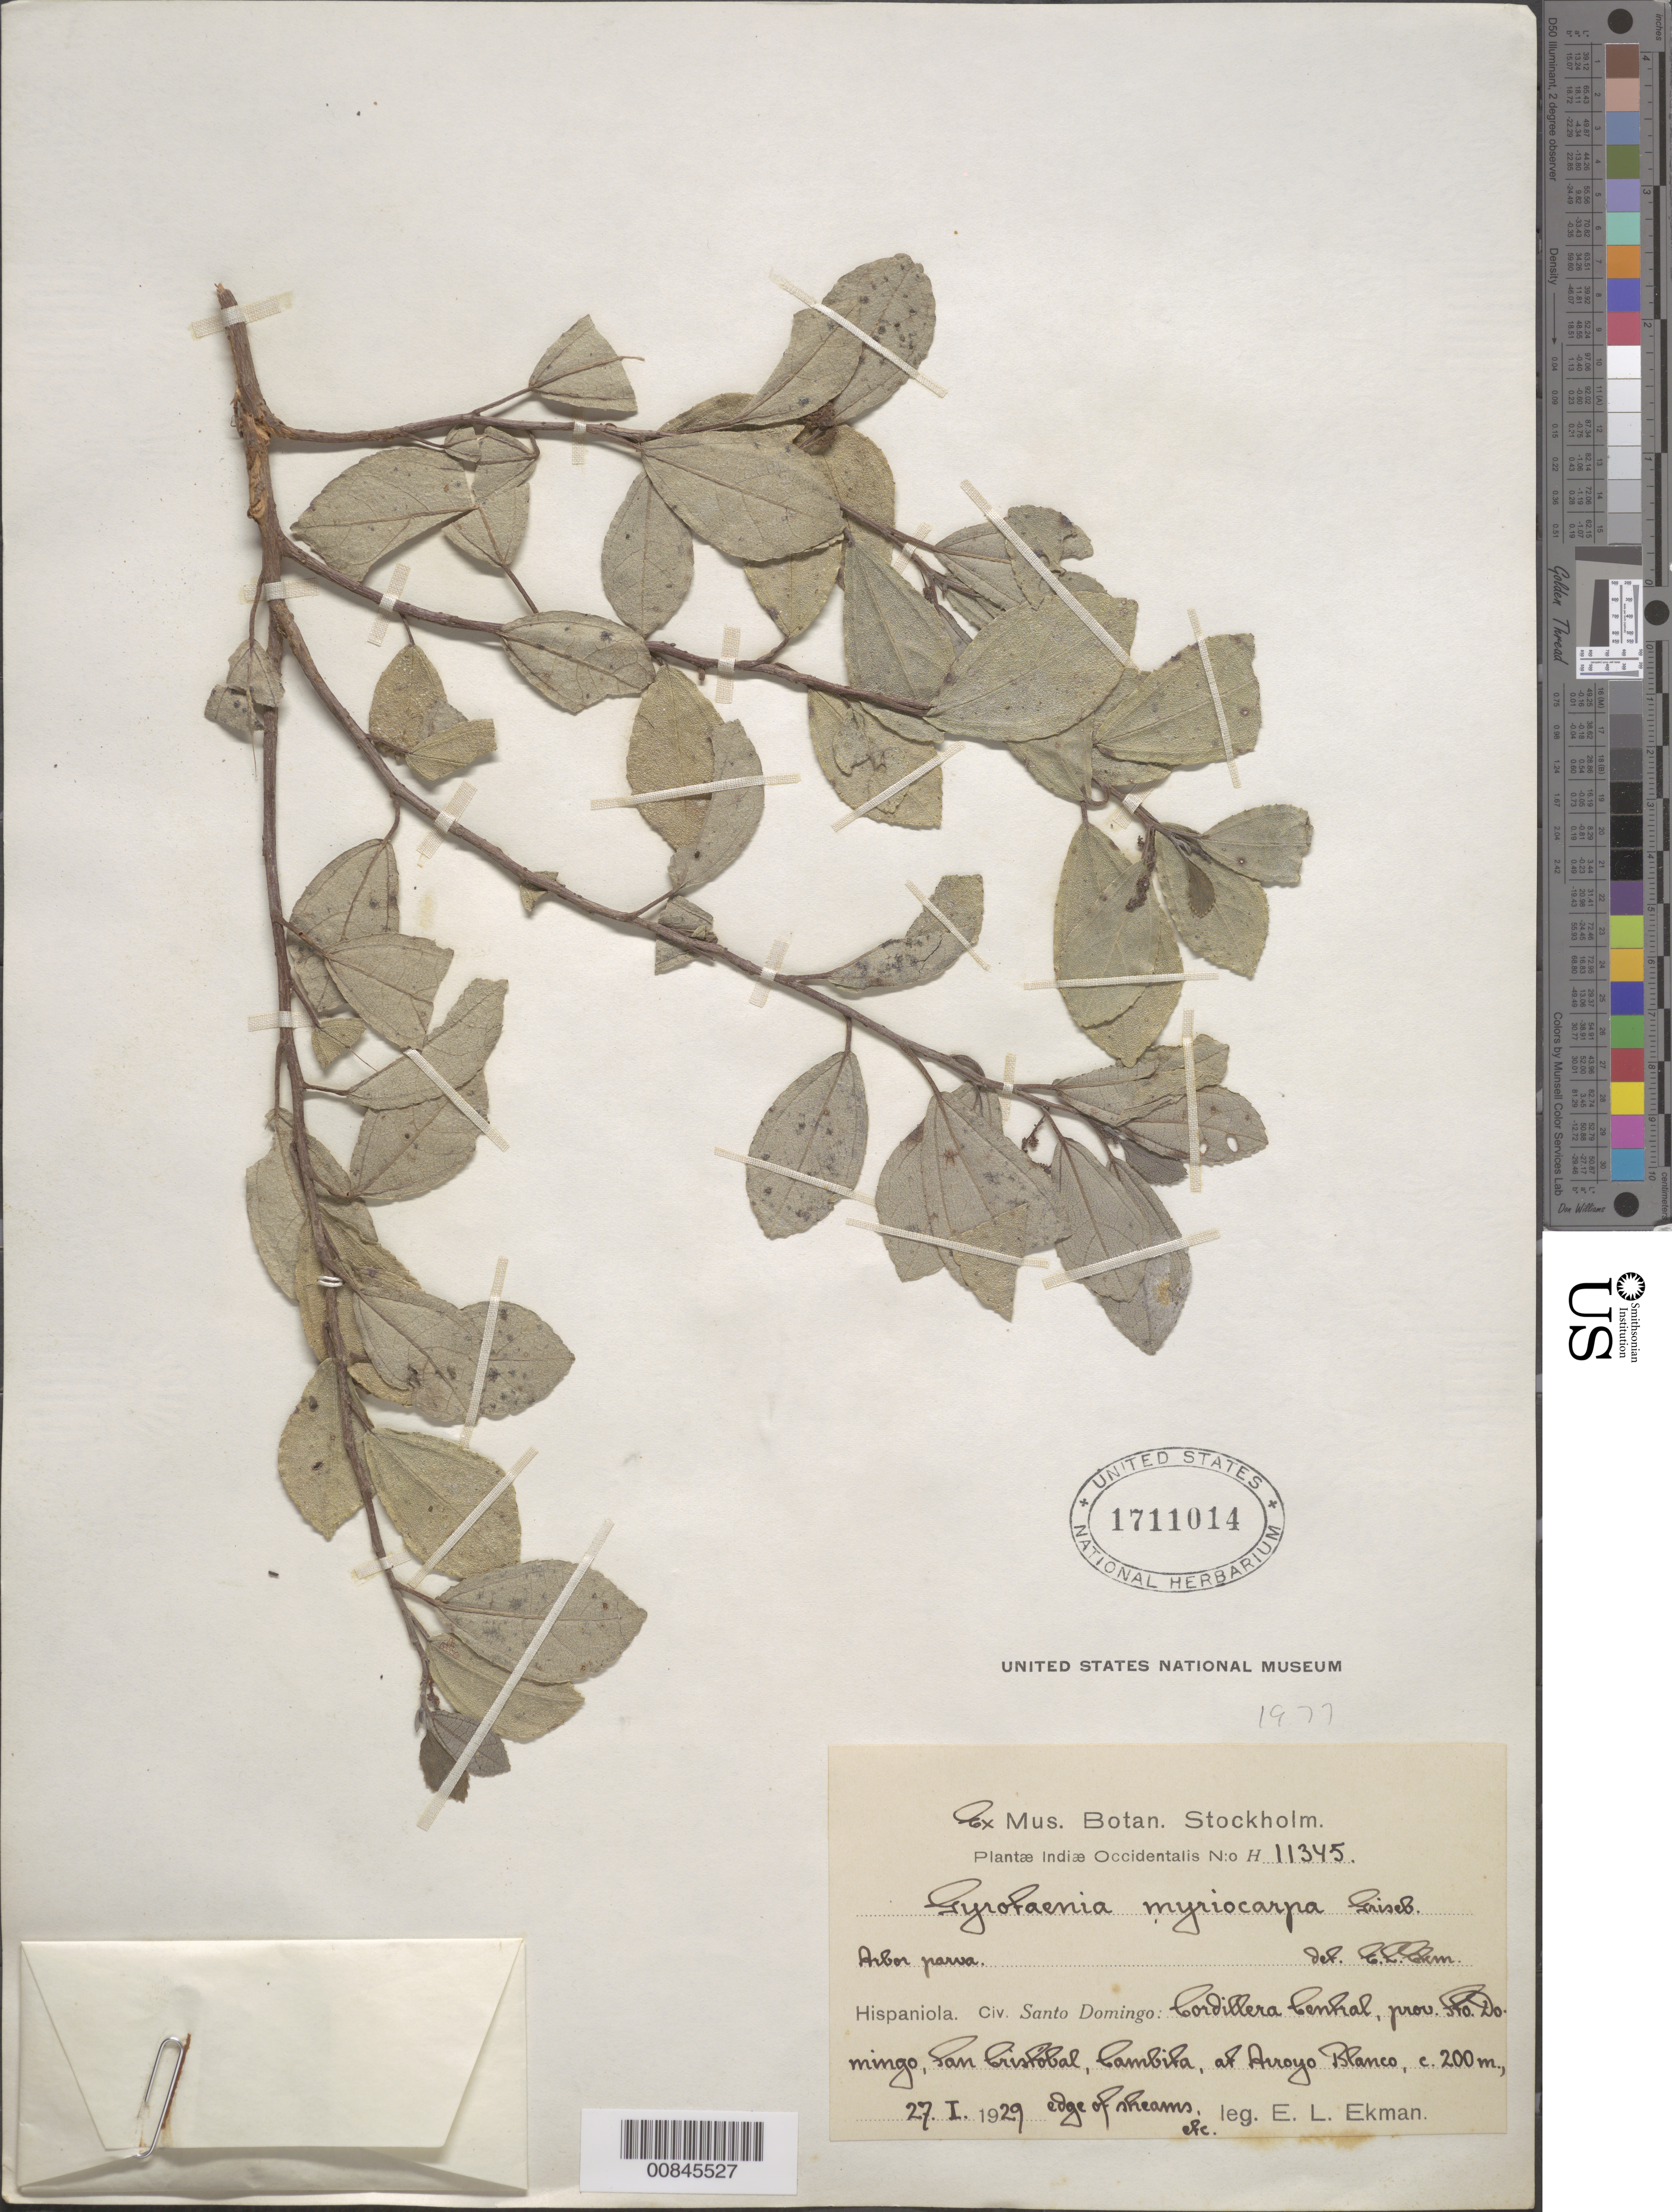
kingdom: Plantae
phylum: Tracheophyta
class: Magnoliopsida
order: Rosales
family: Urticaceae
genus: Gyrotaenia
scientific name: Gyrotaenia myriocarpa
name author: Griseb.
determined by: Ekman, E. L.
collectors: E. L. Ekman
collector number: H 11345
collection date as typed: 27 Jan 1929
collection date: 1929-01-27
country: Dominican Republic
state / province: Distrito Nacional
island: Hispaniola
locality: Cordillera Central, prov. Sto. Domingo (obsolete), San Cristóbal, Cambita, at Arroyo Blanco.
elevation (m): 200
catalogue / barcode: US 1711014